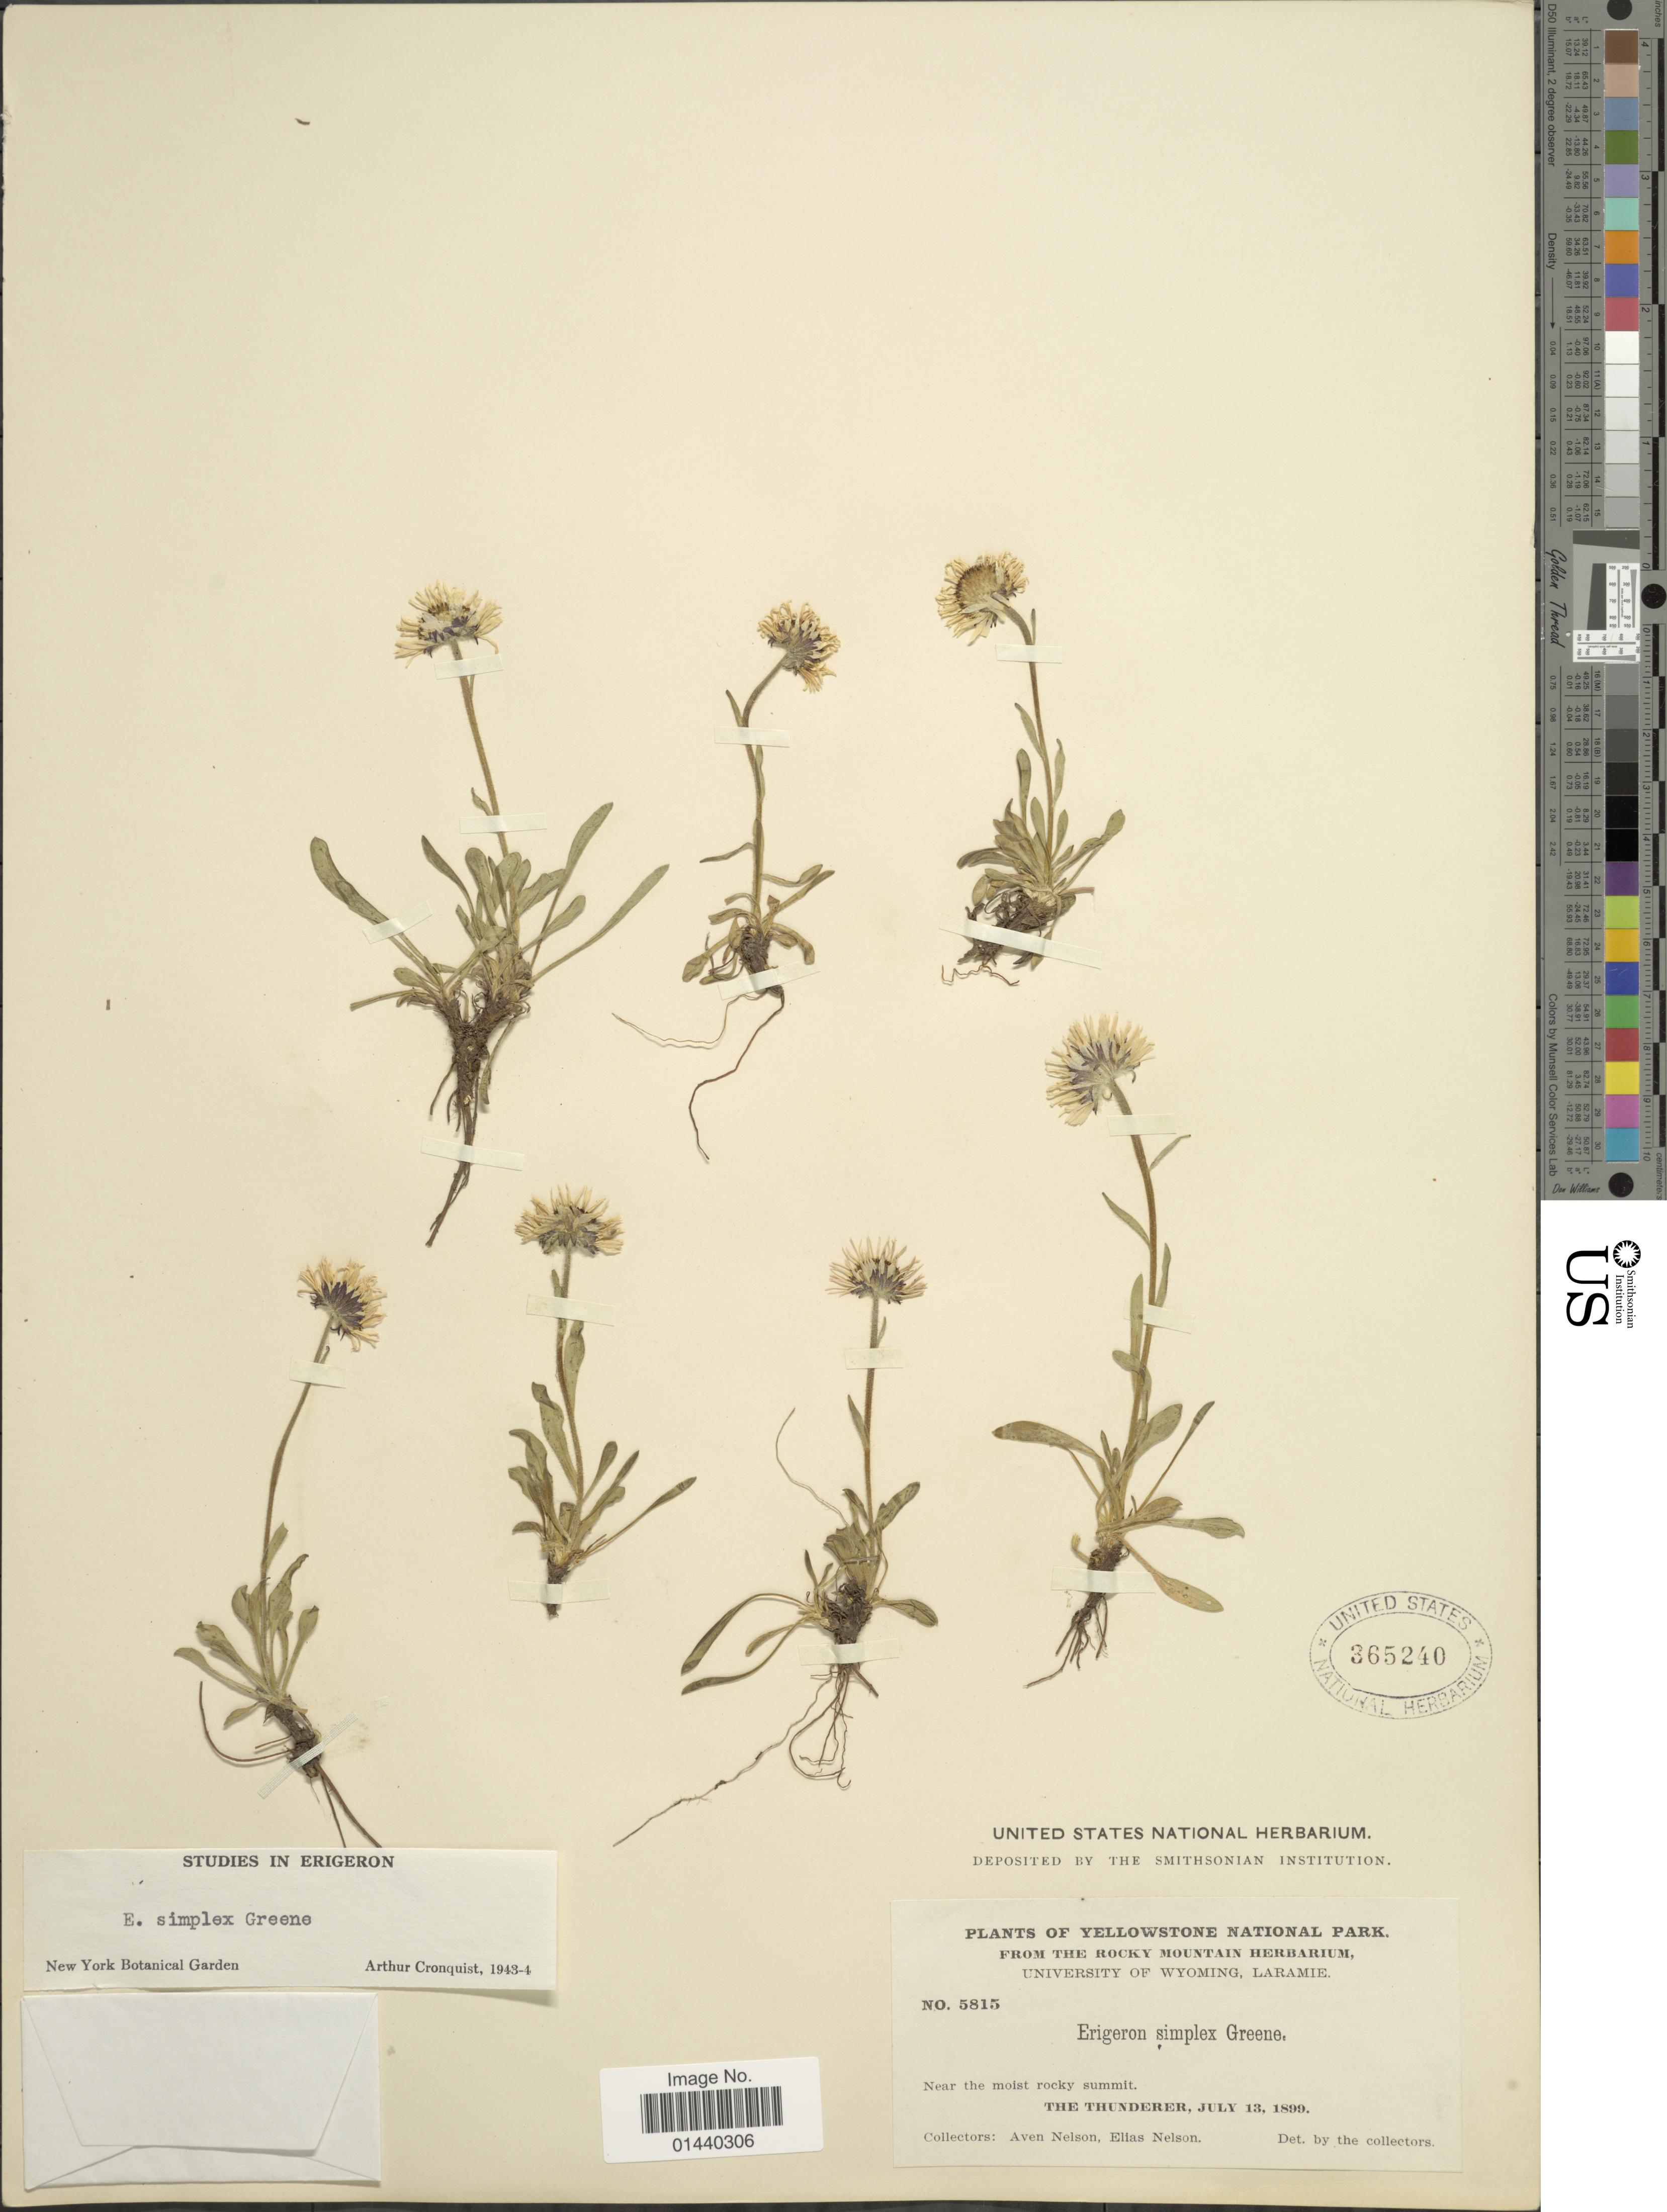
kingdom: Plantae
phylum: Tracheophyta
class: Magnoliopsida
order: Asterales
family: Asteraceae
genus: Erigeron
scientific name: Erigeron simplex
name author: Greene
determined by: Cronquist, A. J.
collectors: A. Nelson & E. Nelson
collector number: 5815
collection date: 1899-07-13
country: United States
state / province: Wyoming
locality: Yellowstone National Park. The Thunderer.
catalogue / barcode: US 365240